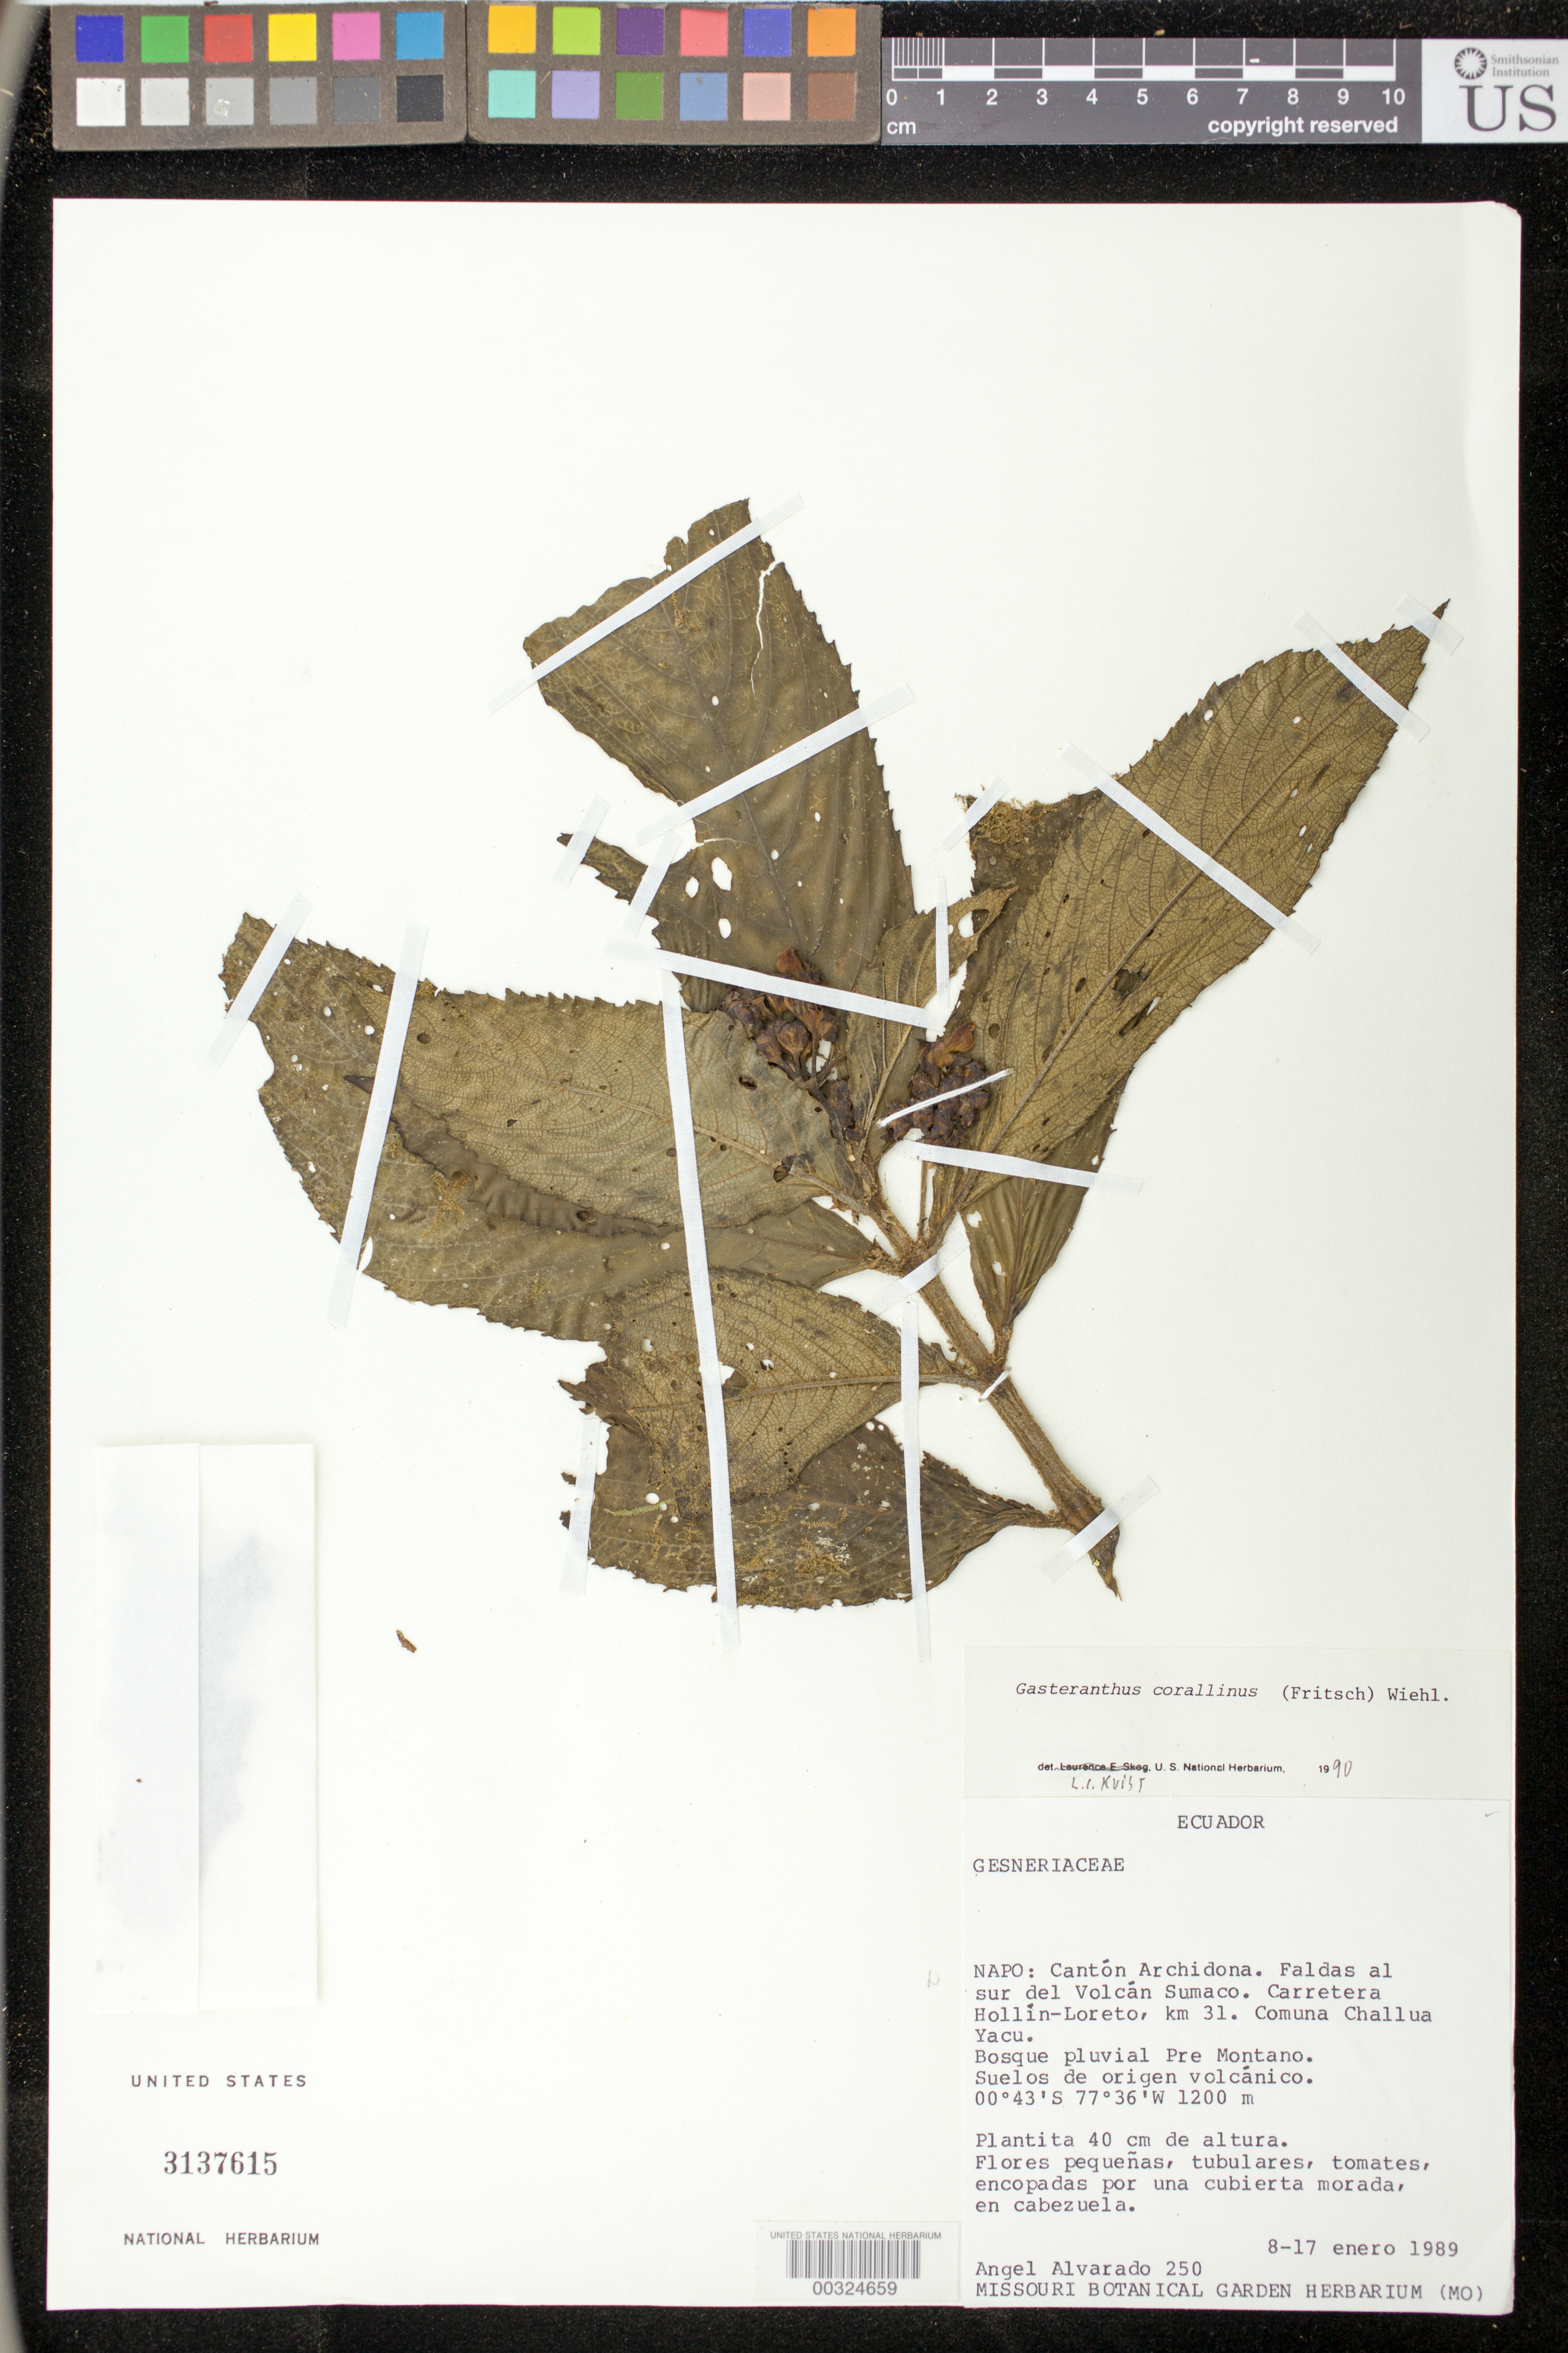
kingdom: Plantae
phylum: Tracheophyta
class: Magnoliopsida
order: Lamiales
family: Gesneriaceae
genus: Gasteranthus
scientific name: Gasteranthus corallinus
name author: (Fritsch) Wiehler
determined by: Skog, Laurence E.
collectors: A. Alvarado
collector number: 250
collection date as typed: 8-17 Jan 1989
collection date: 1989-01-08/1989-01-17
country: Ecuador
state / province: Napo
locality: Cantón Archidona, faldas al sur del Volcán Sumaco. Carretera Hollín-Loreto, km 31. Comuna Challua Yacu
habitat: Bosque pluvial Pre Montano; en cabezuela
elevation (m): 1200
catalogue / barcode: US 3137615